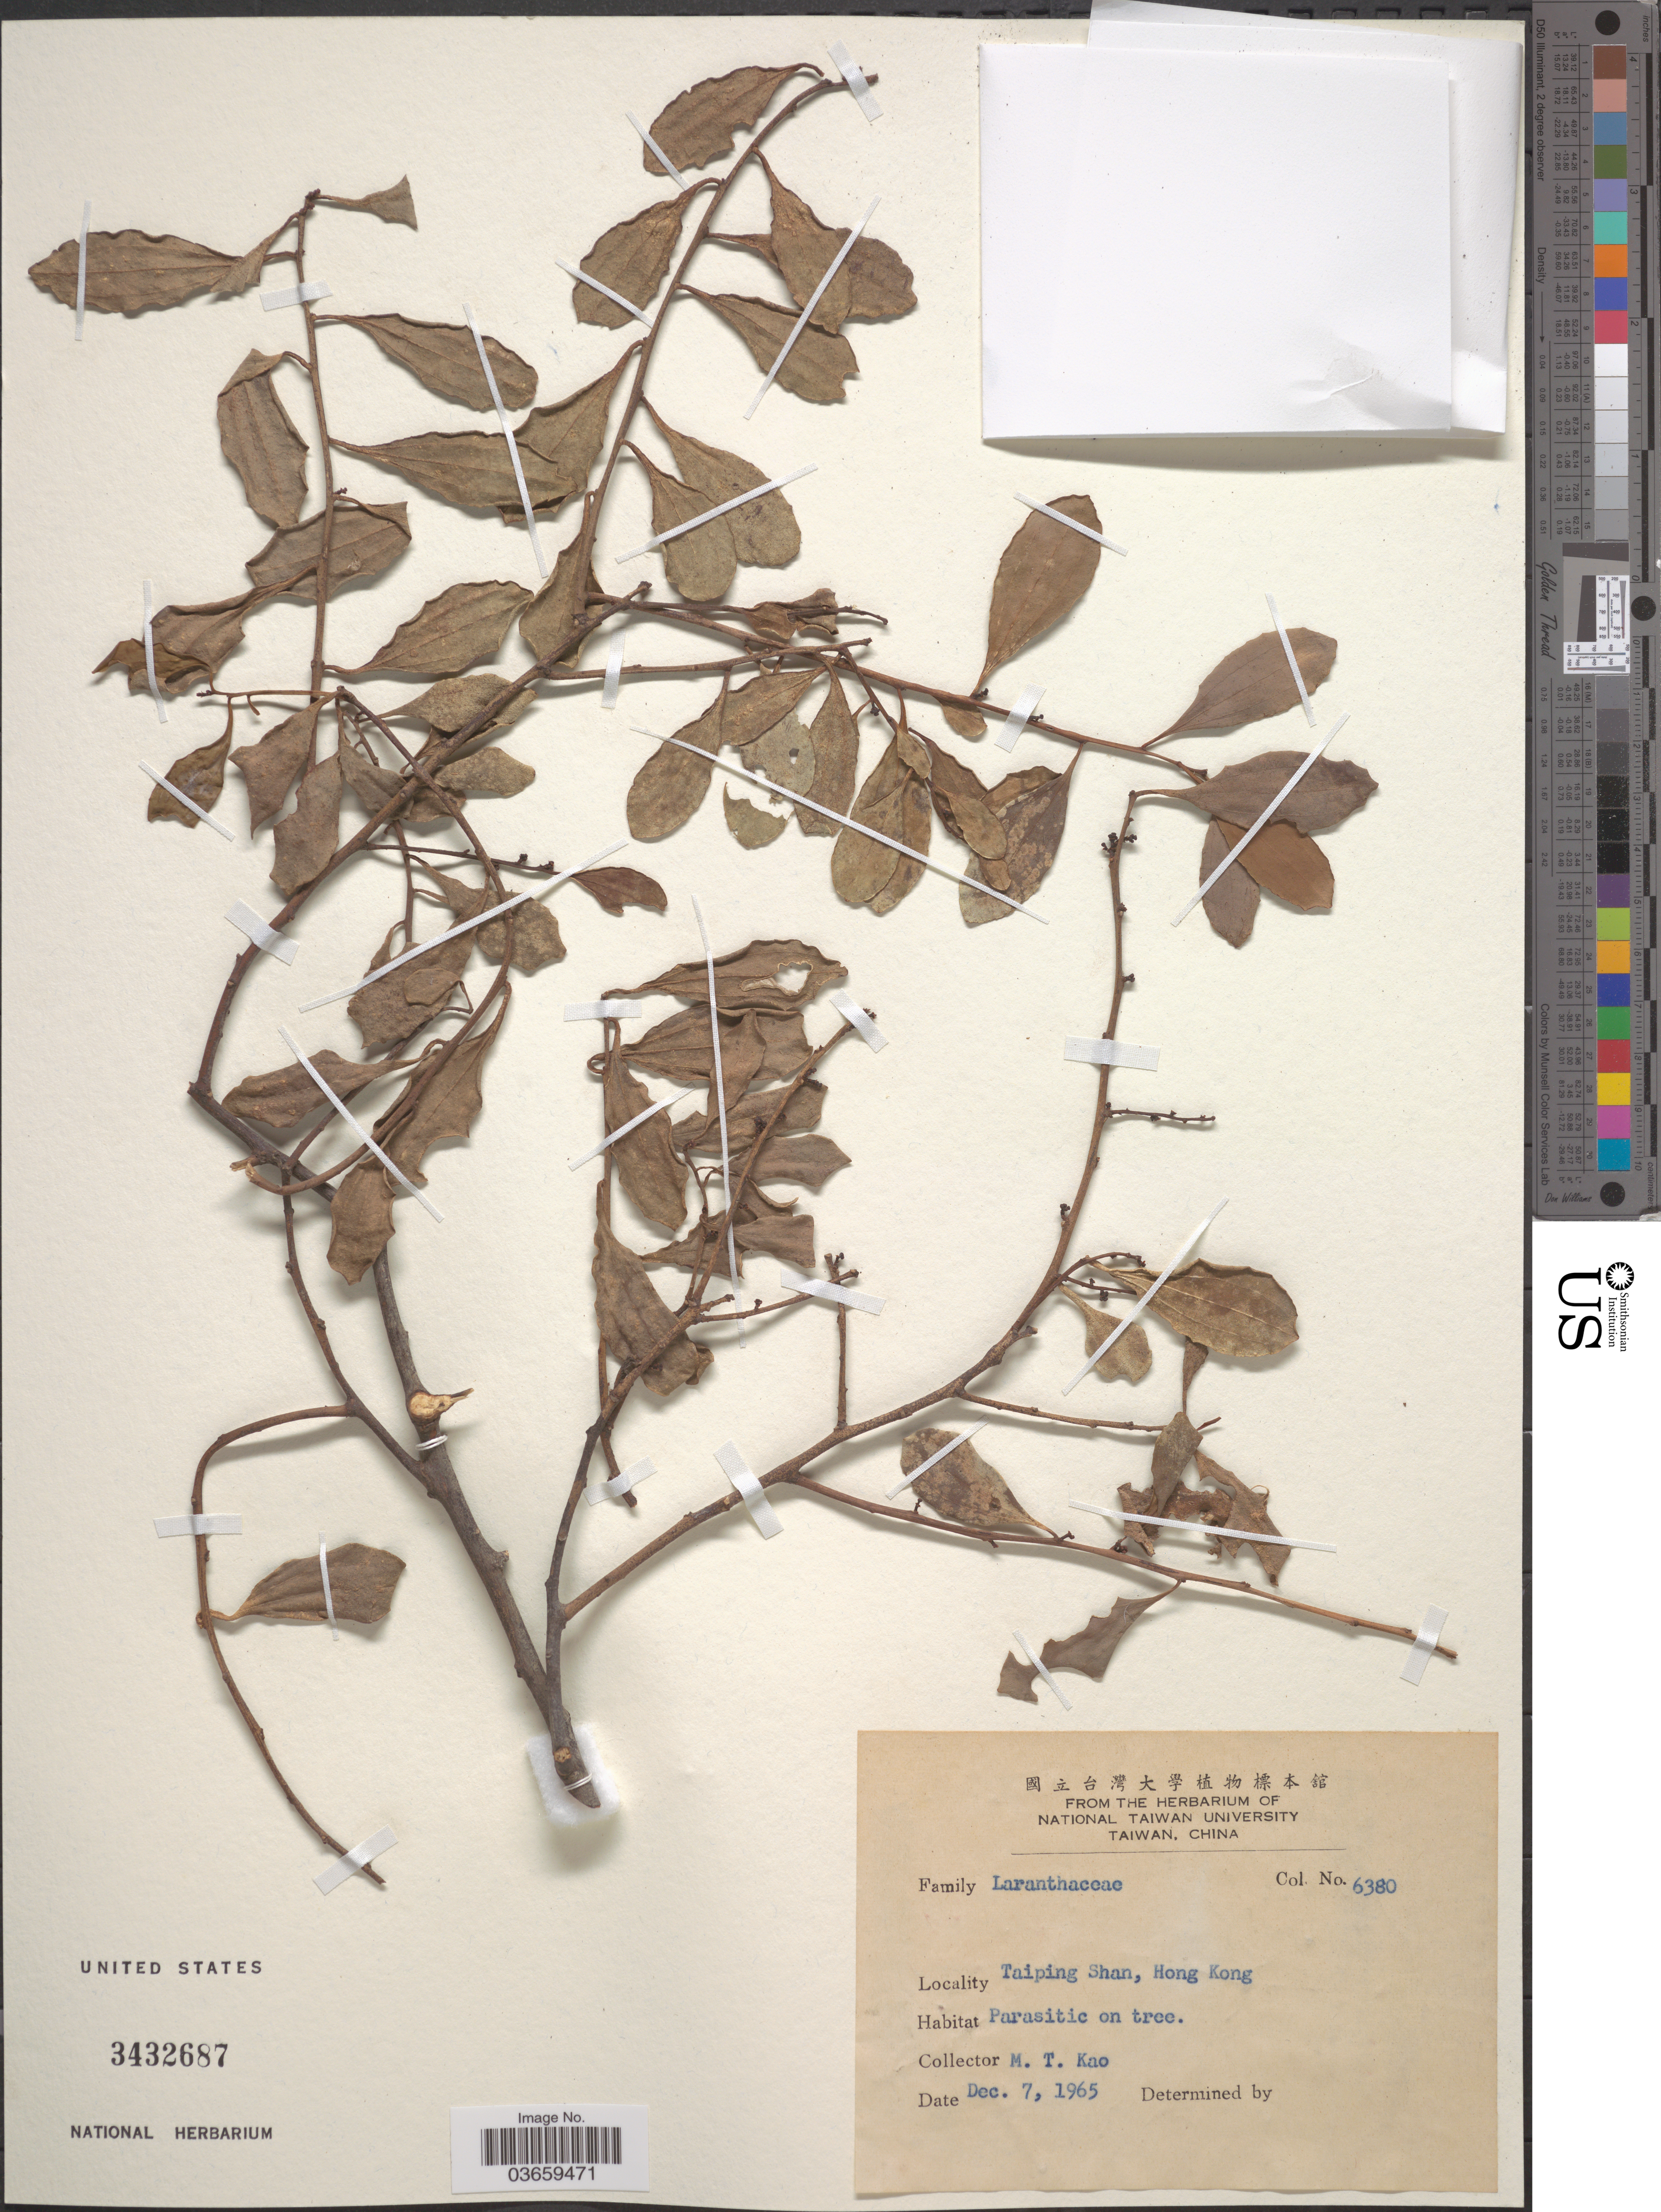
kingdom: Plantae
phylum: Tracheophyta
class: Magnoliopsida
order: Santalales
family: Loranthaceae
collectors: M. T. Kao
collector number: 6380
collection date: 1965-12-07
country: China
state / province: Hong Kong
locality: Taiping Shan.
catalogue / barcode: US 3432687